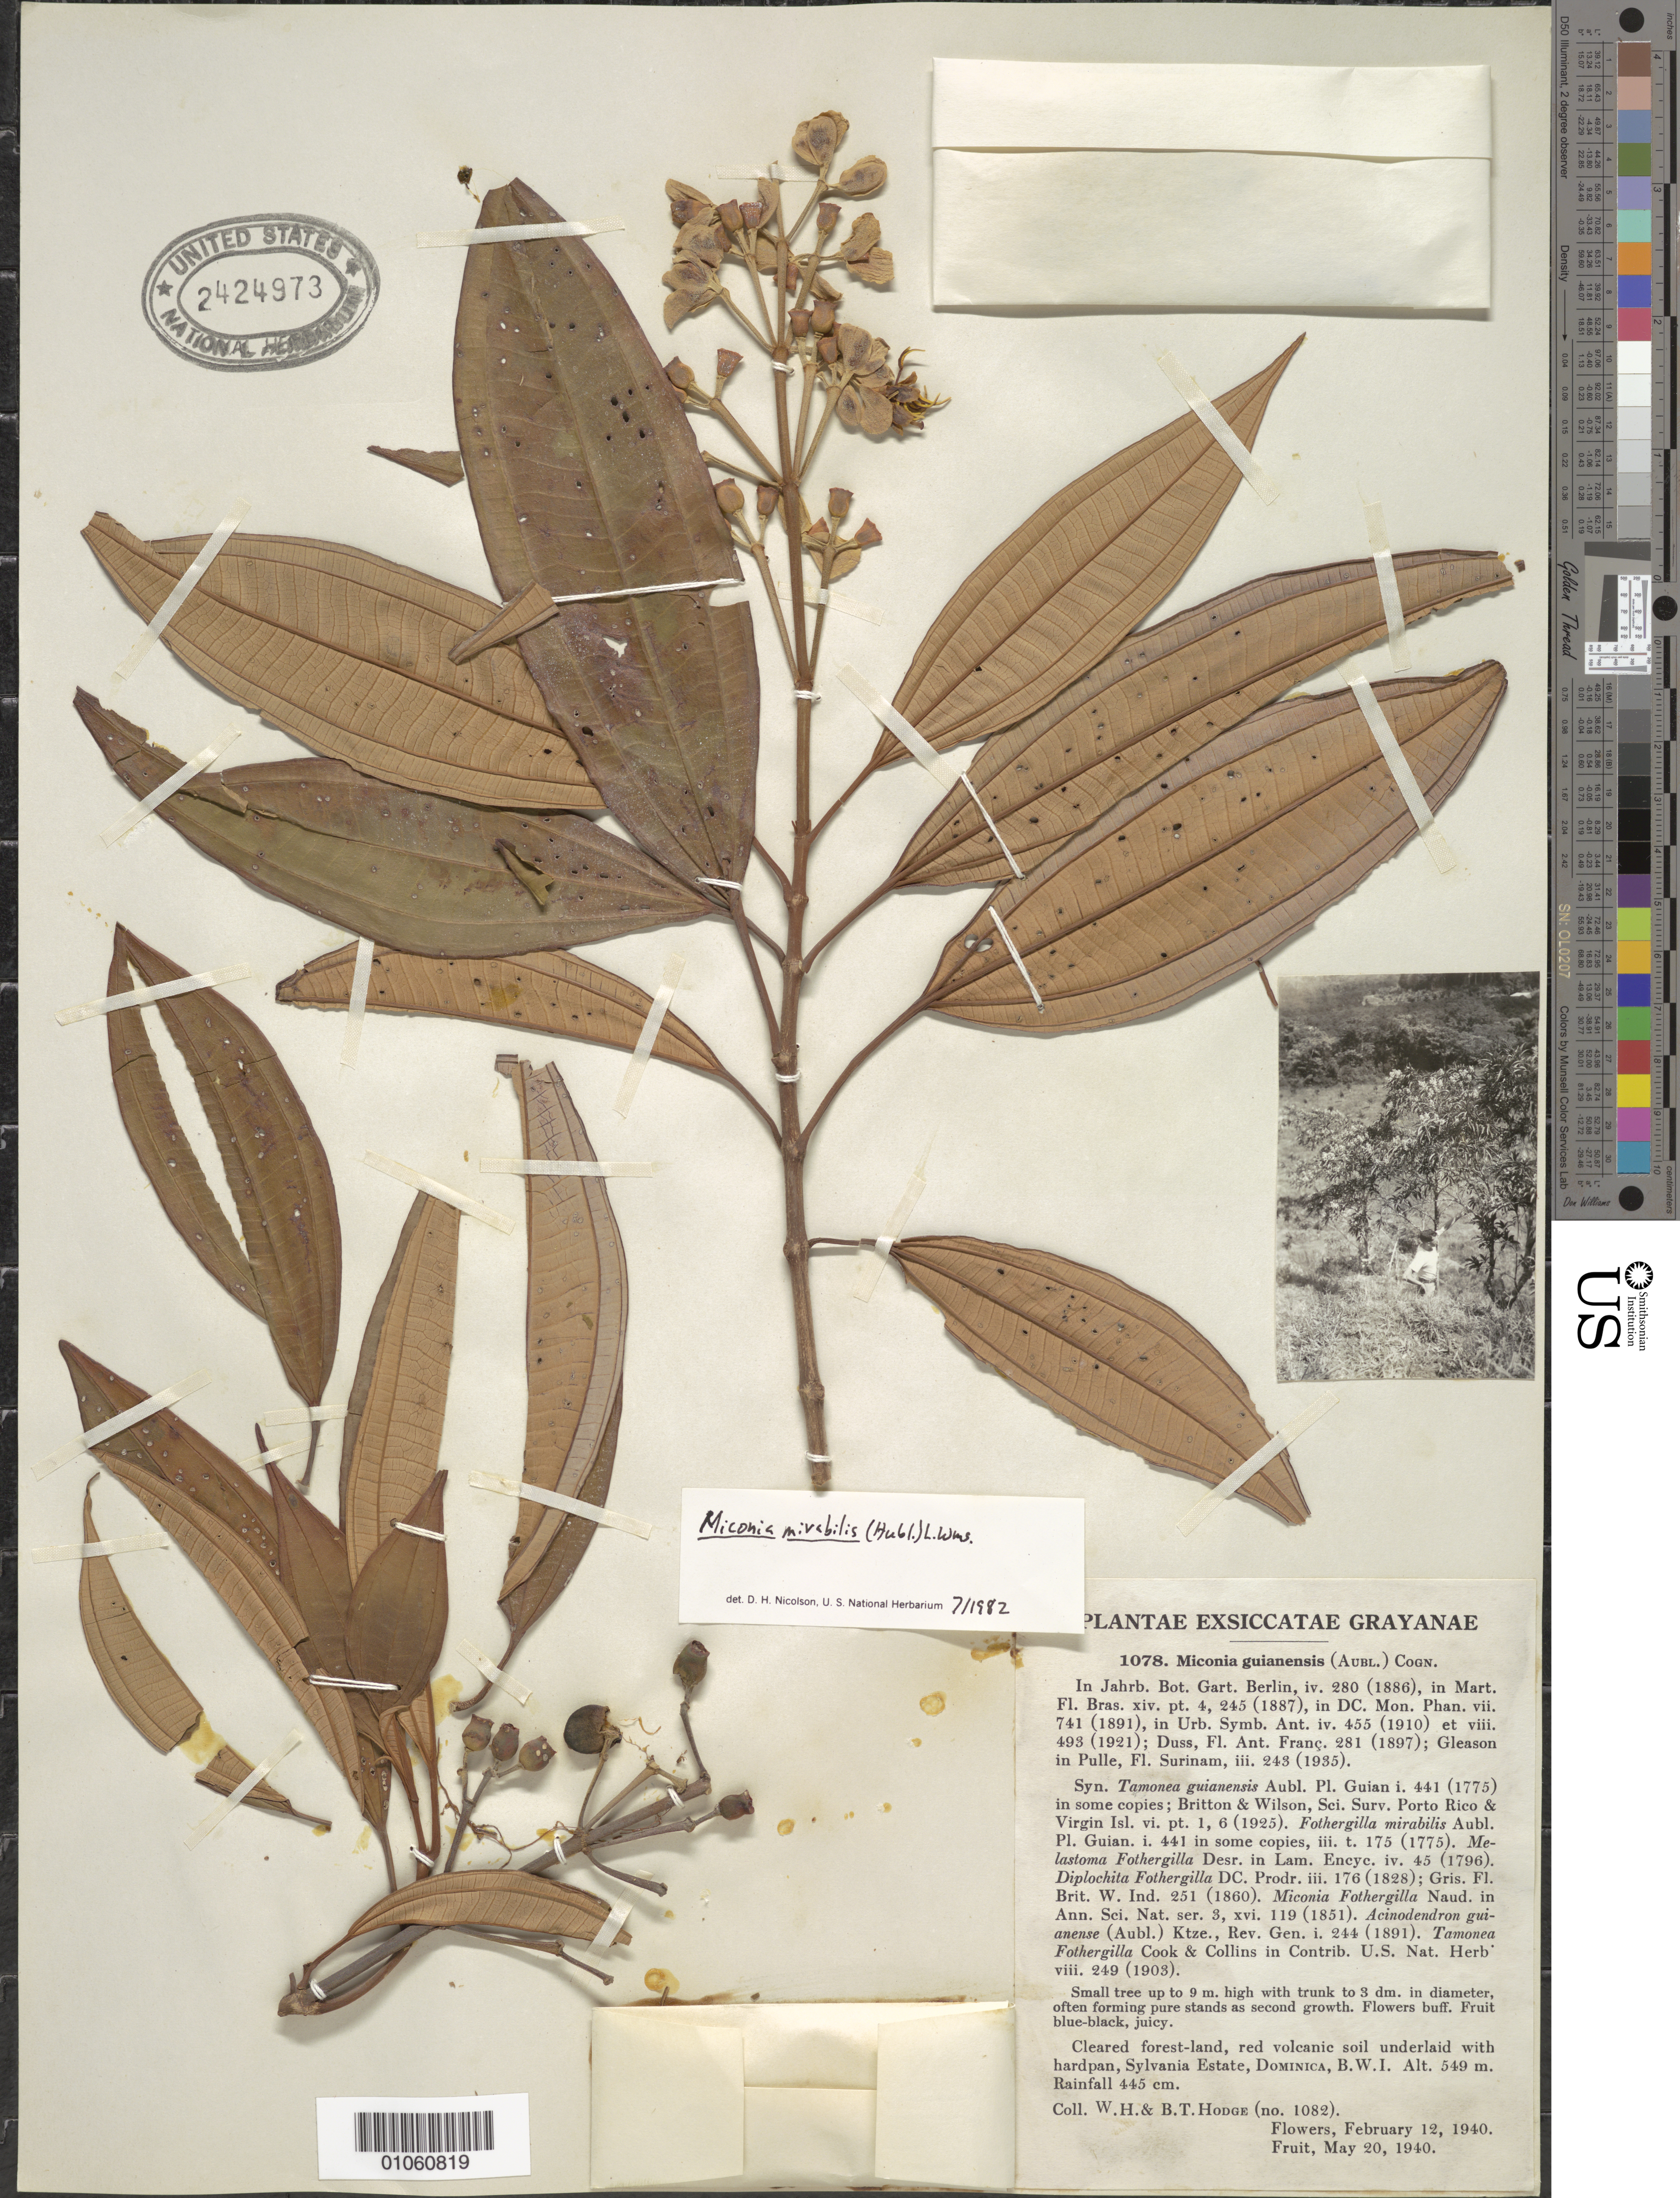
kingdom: Plantae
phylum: Tracheophyta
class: Magnoliopsida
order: Myrtales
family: Melastomataceae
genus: Miconia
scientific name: Miconia mirabilis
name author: (Aubl.) L.O. Williams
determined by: Nicolson, Dan H.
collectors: W. Hodge & B. Hodge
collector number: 1082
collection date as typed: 12 Feb 1940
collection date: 1940-02-12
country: Dominica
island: Dominica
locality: Sylvania Estate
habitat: Cleared forest land, red volcanic soil underlaid with hardpan. Rainfall 445 cm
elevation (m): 549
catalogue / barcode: US 2424973